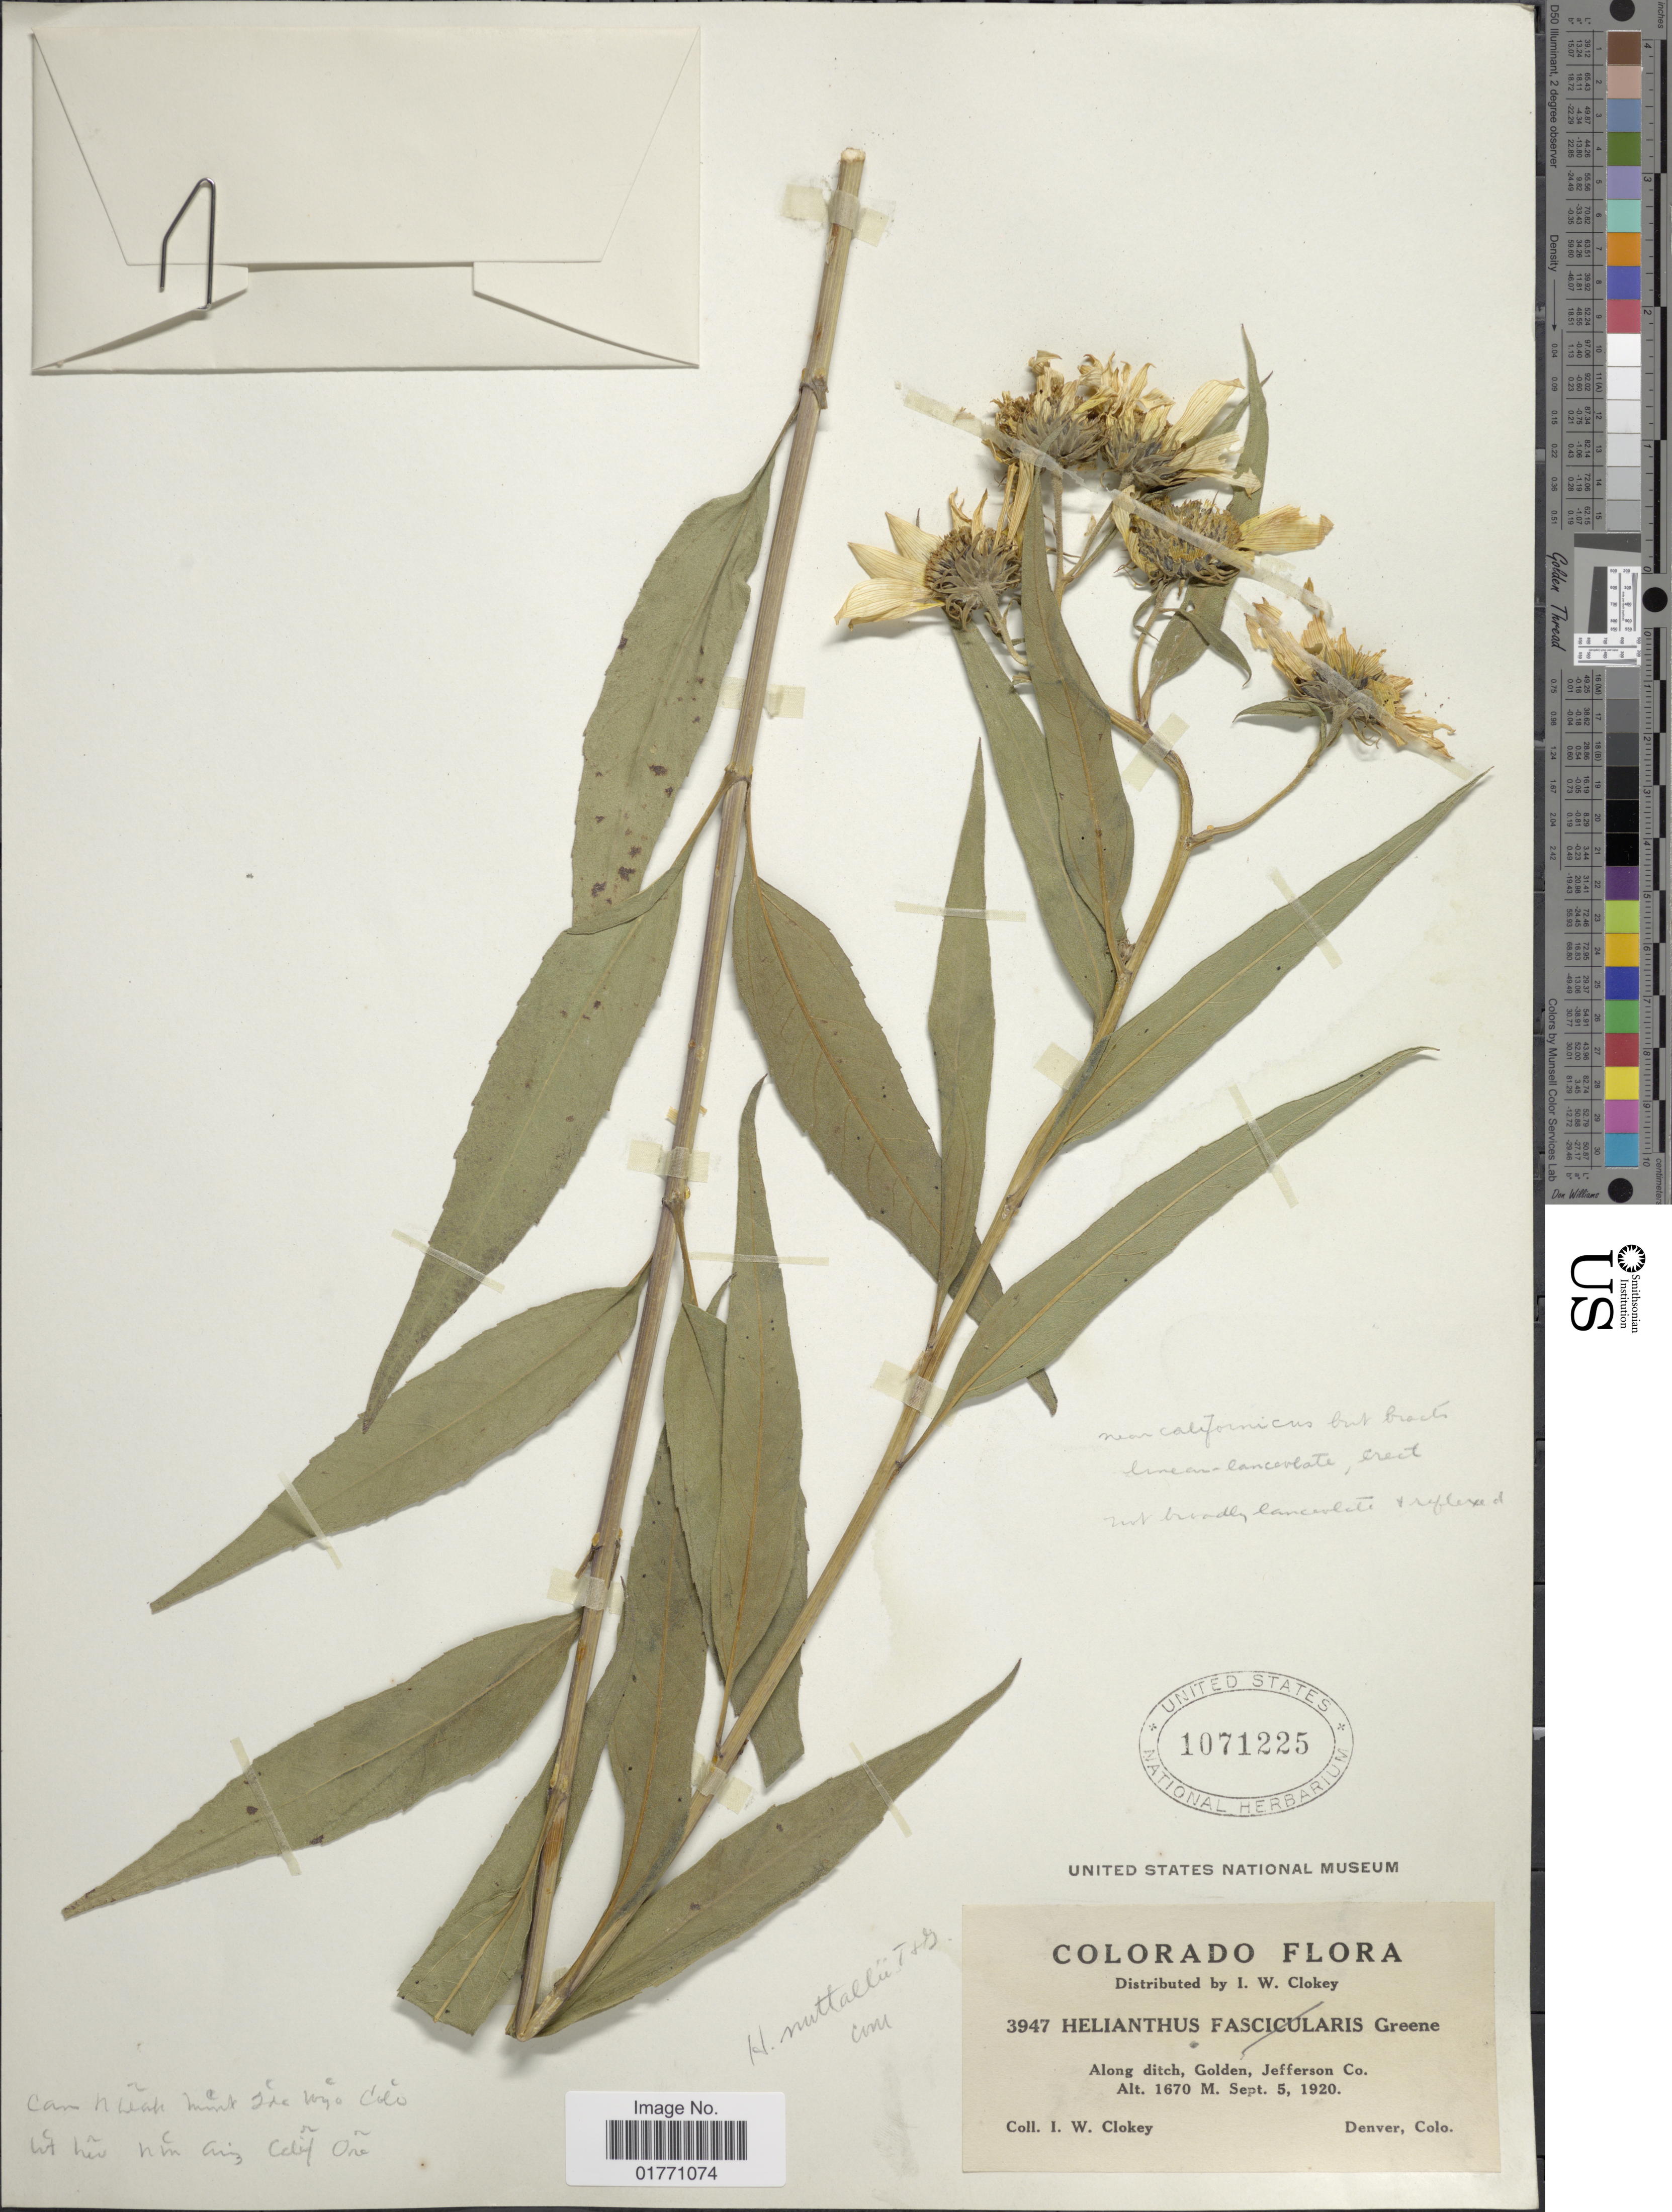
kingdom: Plantae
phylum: Tracheophyta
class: Magnoliopsida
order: Asterales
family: Asteraceae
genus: Helianthus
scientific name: Helianthus nuttallii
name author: Torr. & A. Gray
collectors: I. W. Clokey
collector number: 3947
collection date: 1920-09-05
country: United States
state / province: Colorado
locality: Along ditch, Golden, Jefferson Co.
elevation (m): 1670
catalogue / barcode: US 1071225